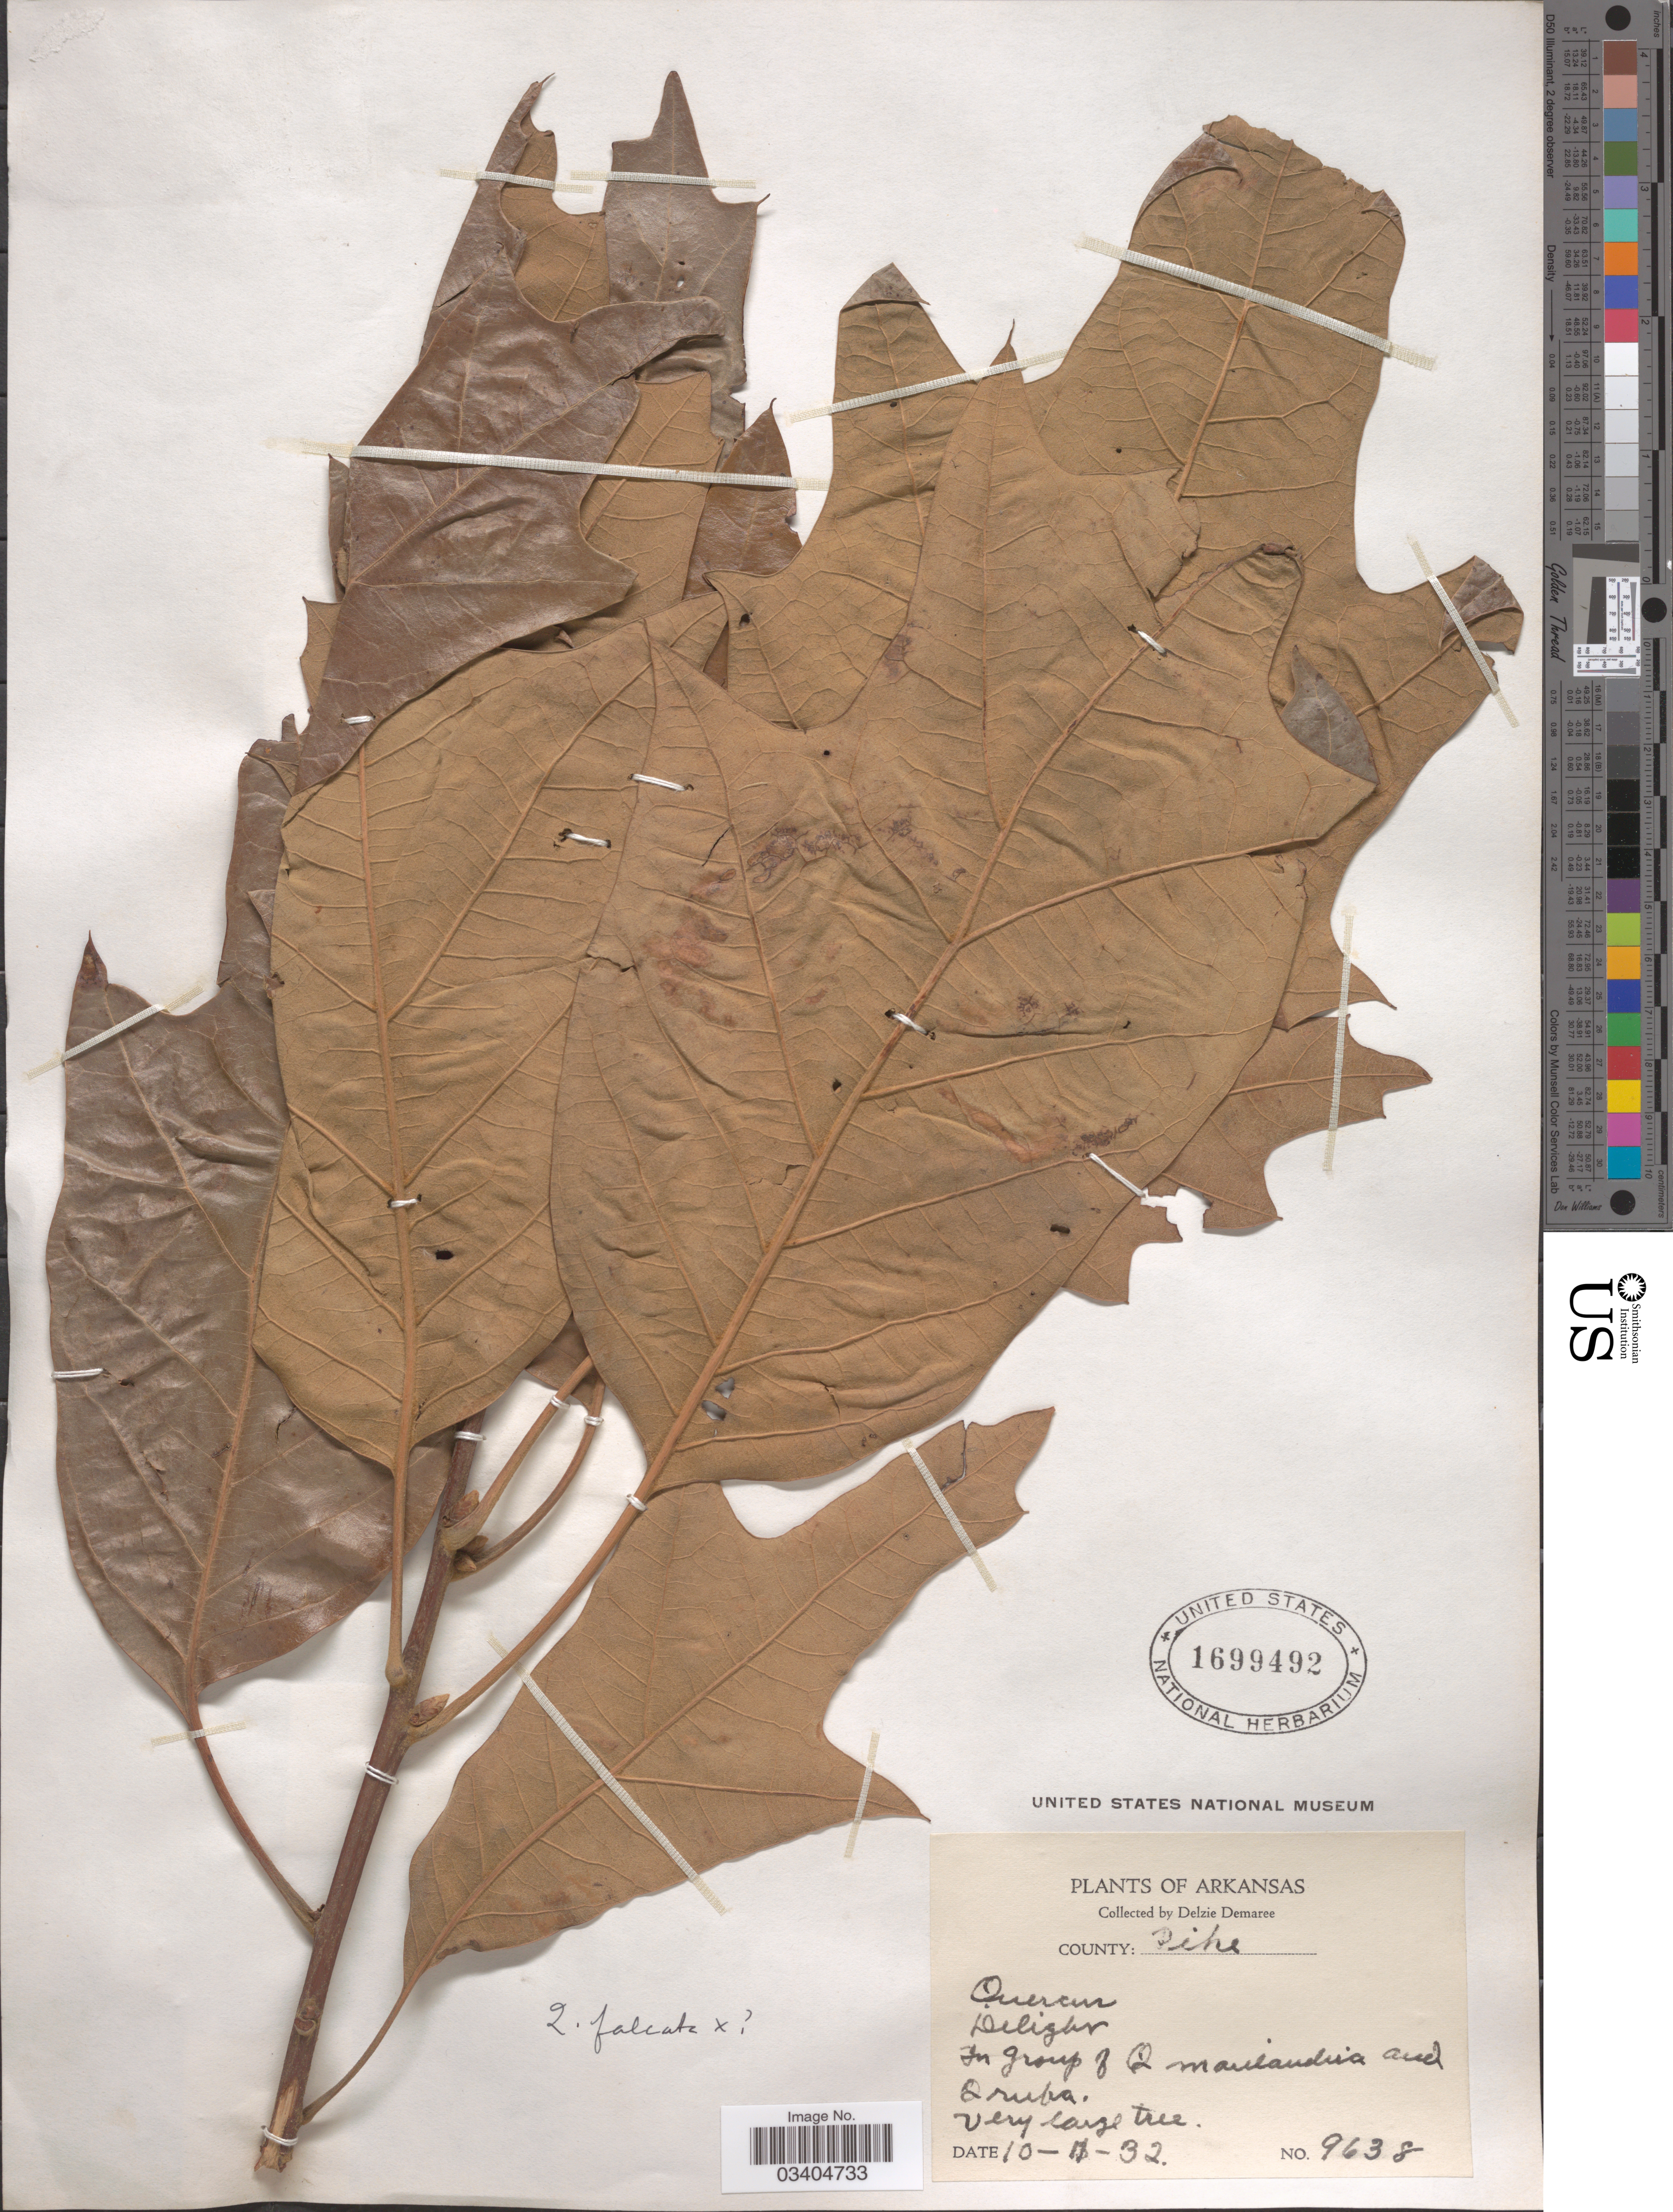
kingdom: Plantae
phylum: Tracheophyta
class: Magnoliopsida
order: Fagales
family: Fagaceae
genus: Quercus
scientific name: Quercus falcata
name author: Michx.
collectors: D. Demaree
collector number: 9638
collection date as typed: Transcribed d/m/y: 11/10/32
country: United States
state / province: Arkansas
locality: County: Pike.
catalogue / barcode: US 1699492